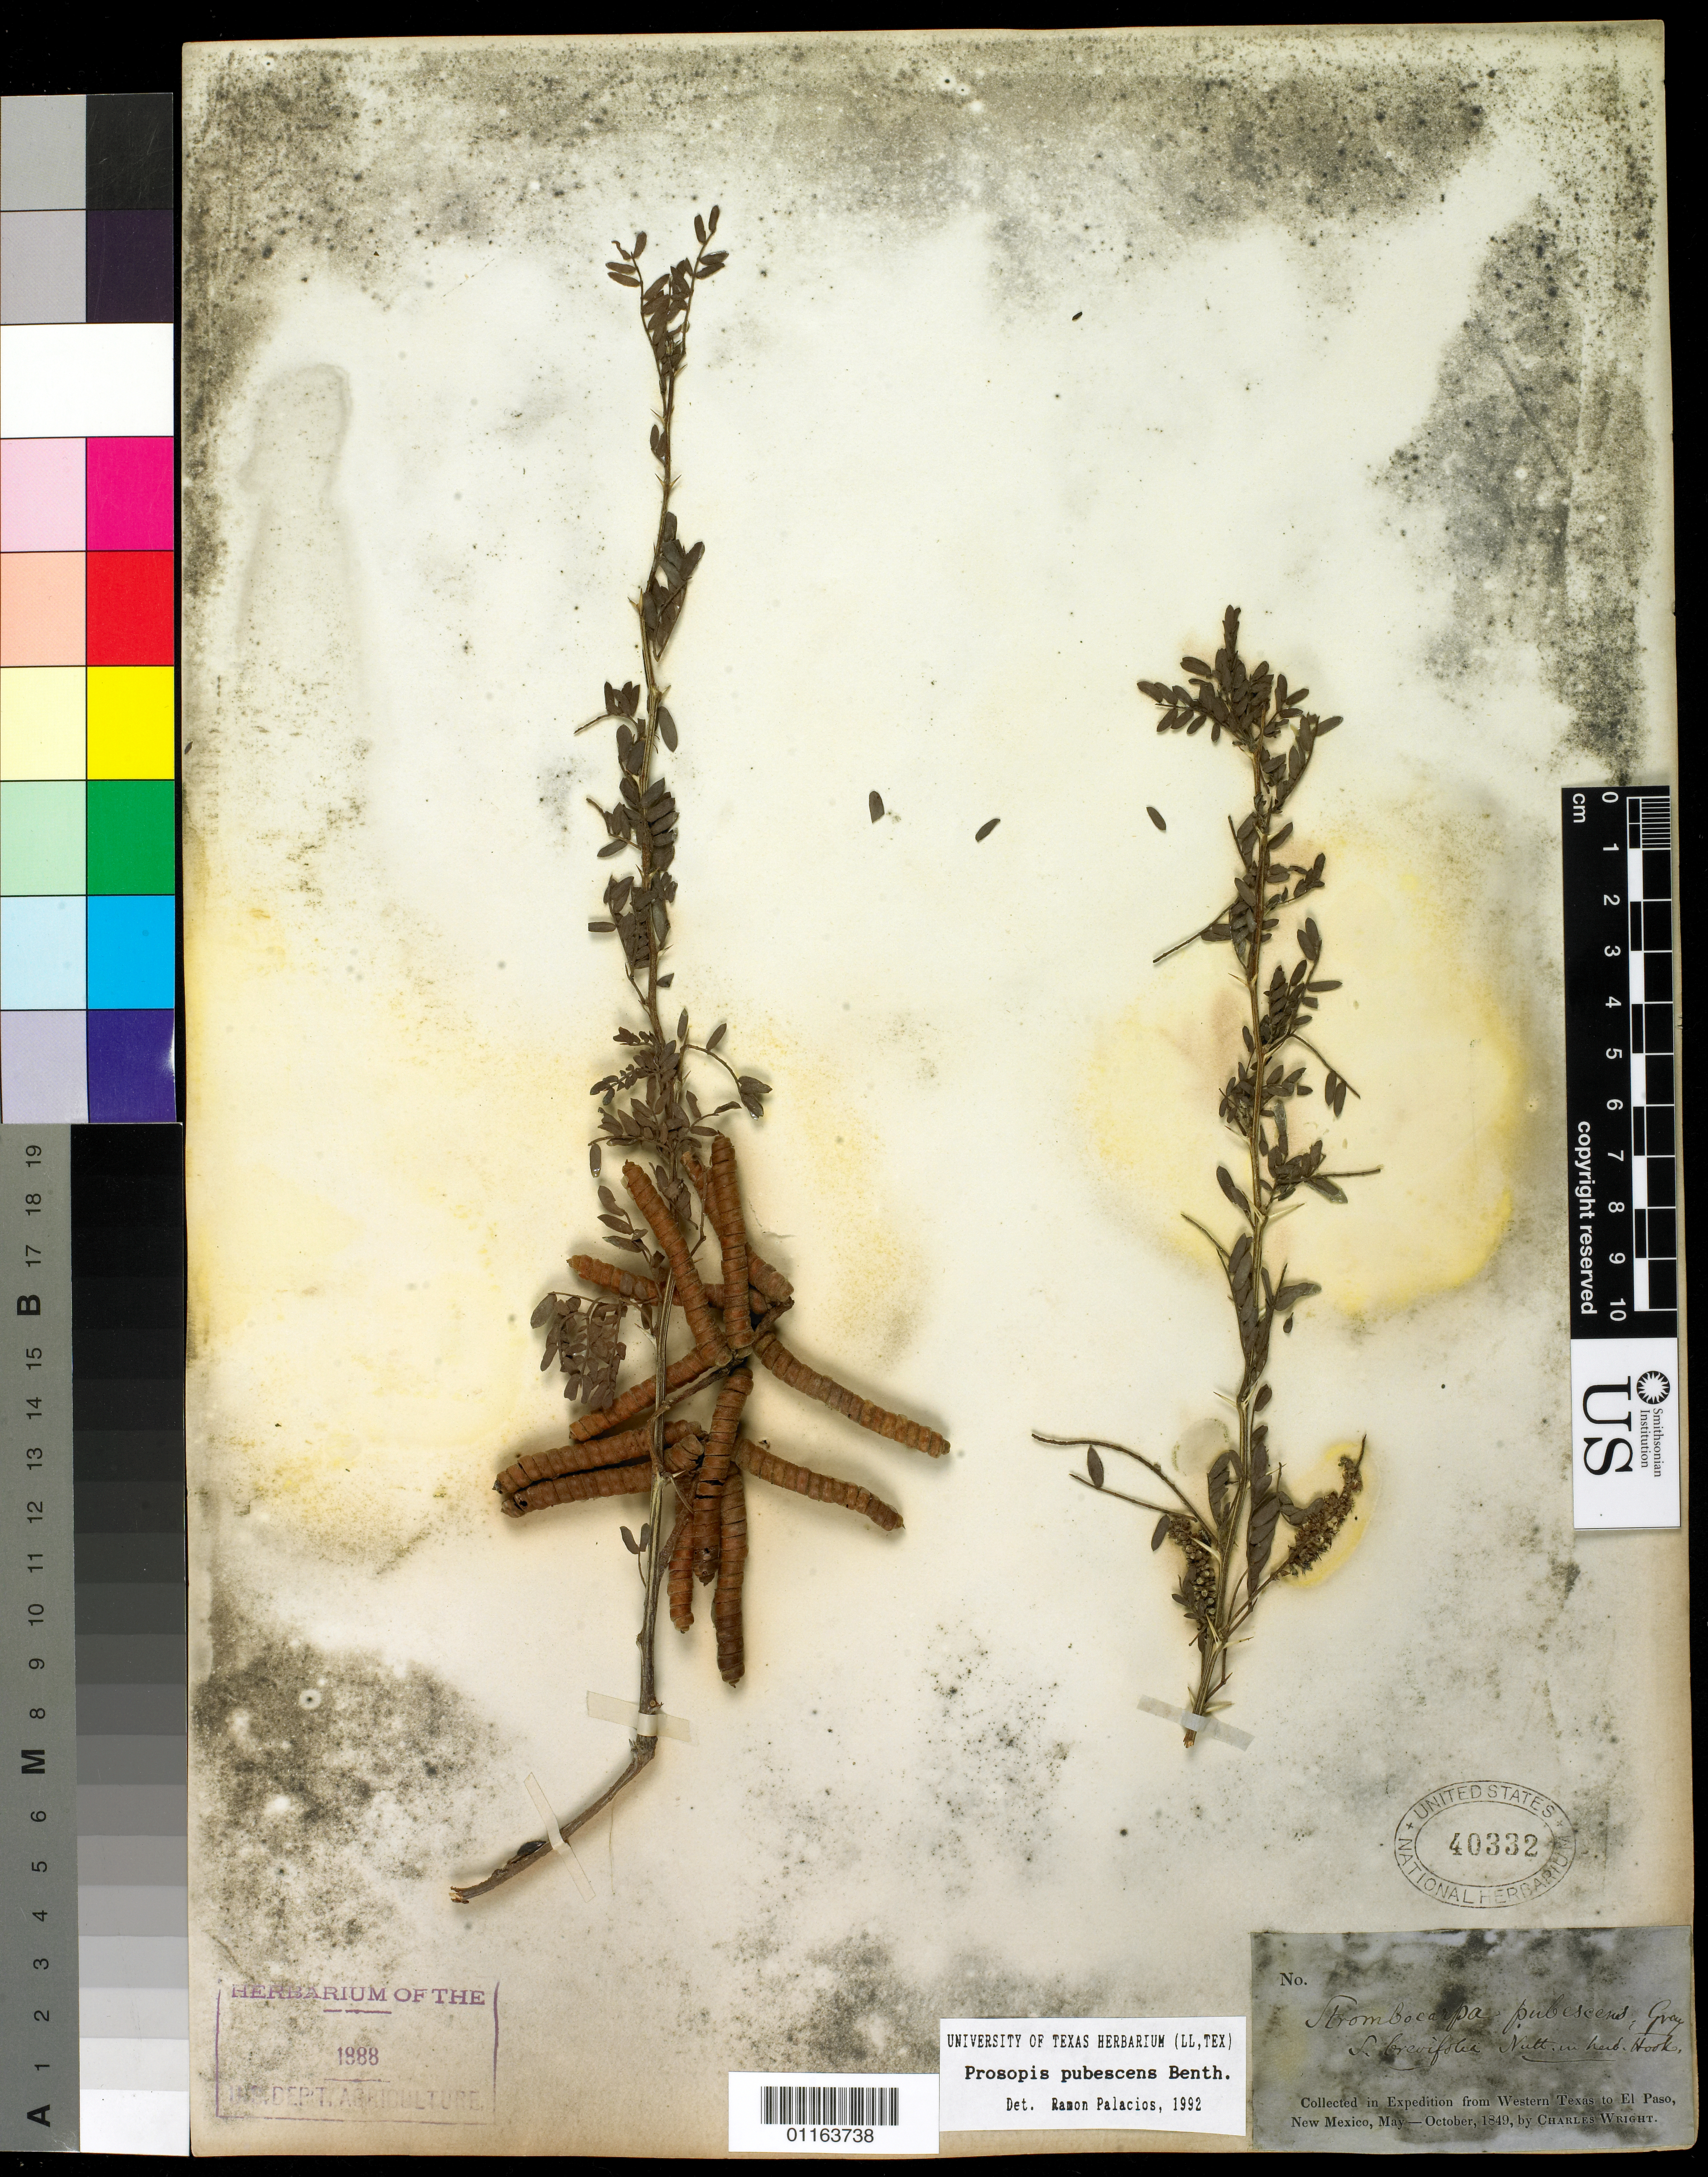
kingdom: Plantae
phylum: Tracheophyta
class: Magnoliopsida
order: Fabales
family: Fabaceae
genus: Strombocarpa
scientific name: Strombocarpa pubescens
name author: (Benth.) A. Gray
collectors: C. Wright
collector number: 136?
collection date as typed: May 1849 to -- Oct 1849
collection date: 1849-05/1849-10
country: United States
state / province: New Mexico / Texas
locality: W Texas to El Paso, New Mexico.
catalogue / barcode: US 40332